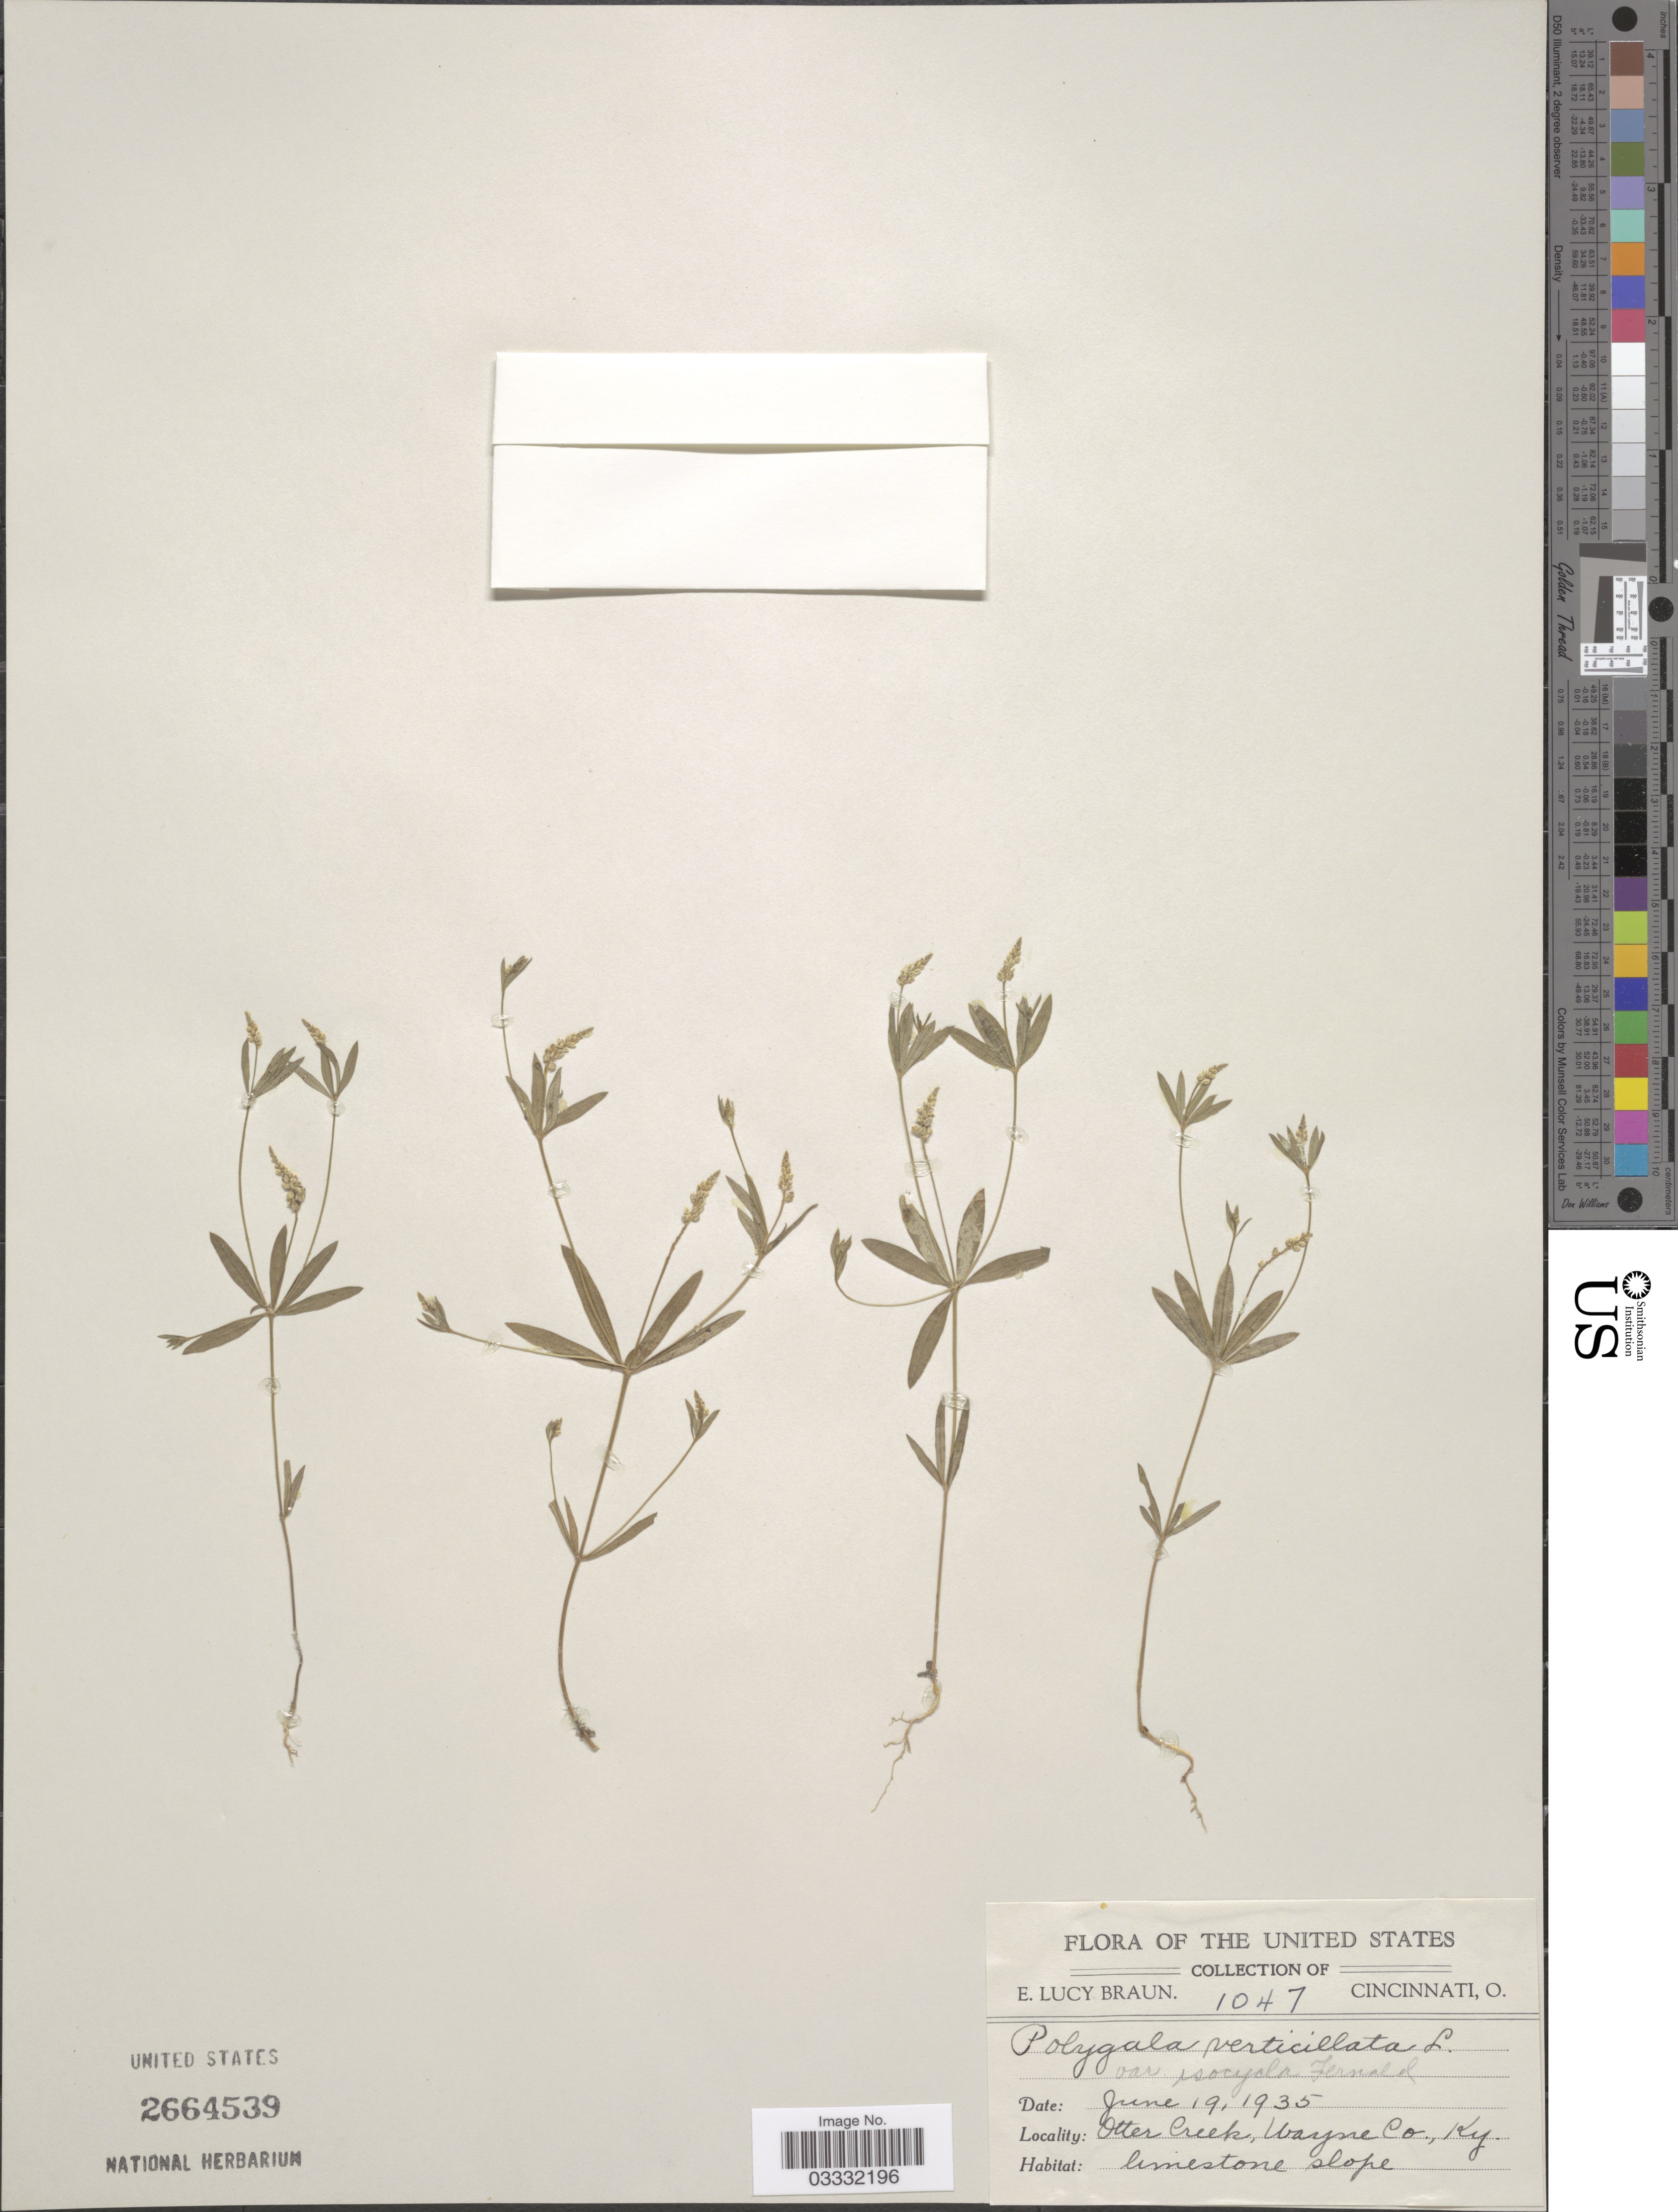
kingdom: Plantae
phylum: Tracheophyta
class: Magnoliopsida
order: Fabales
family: Polygalaceae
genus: Polygala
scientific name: Polygala verticillata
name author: L.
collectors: E. L. Braun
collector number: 1047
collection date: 1935-06-19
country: United States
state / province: Kentucky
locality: Otter Creek, Wayne Co.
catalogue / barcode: US 2664539